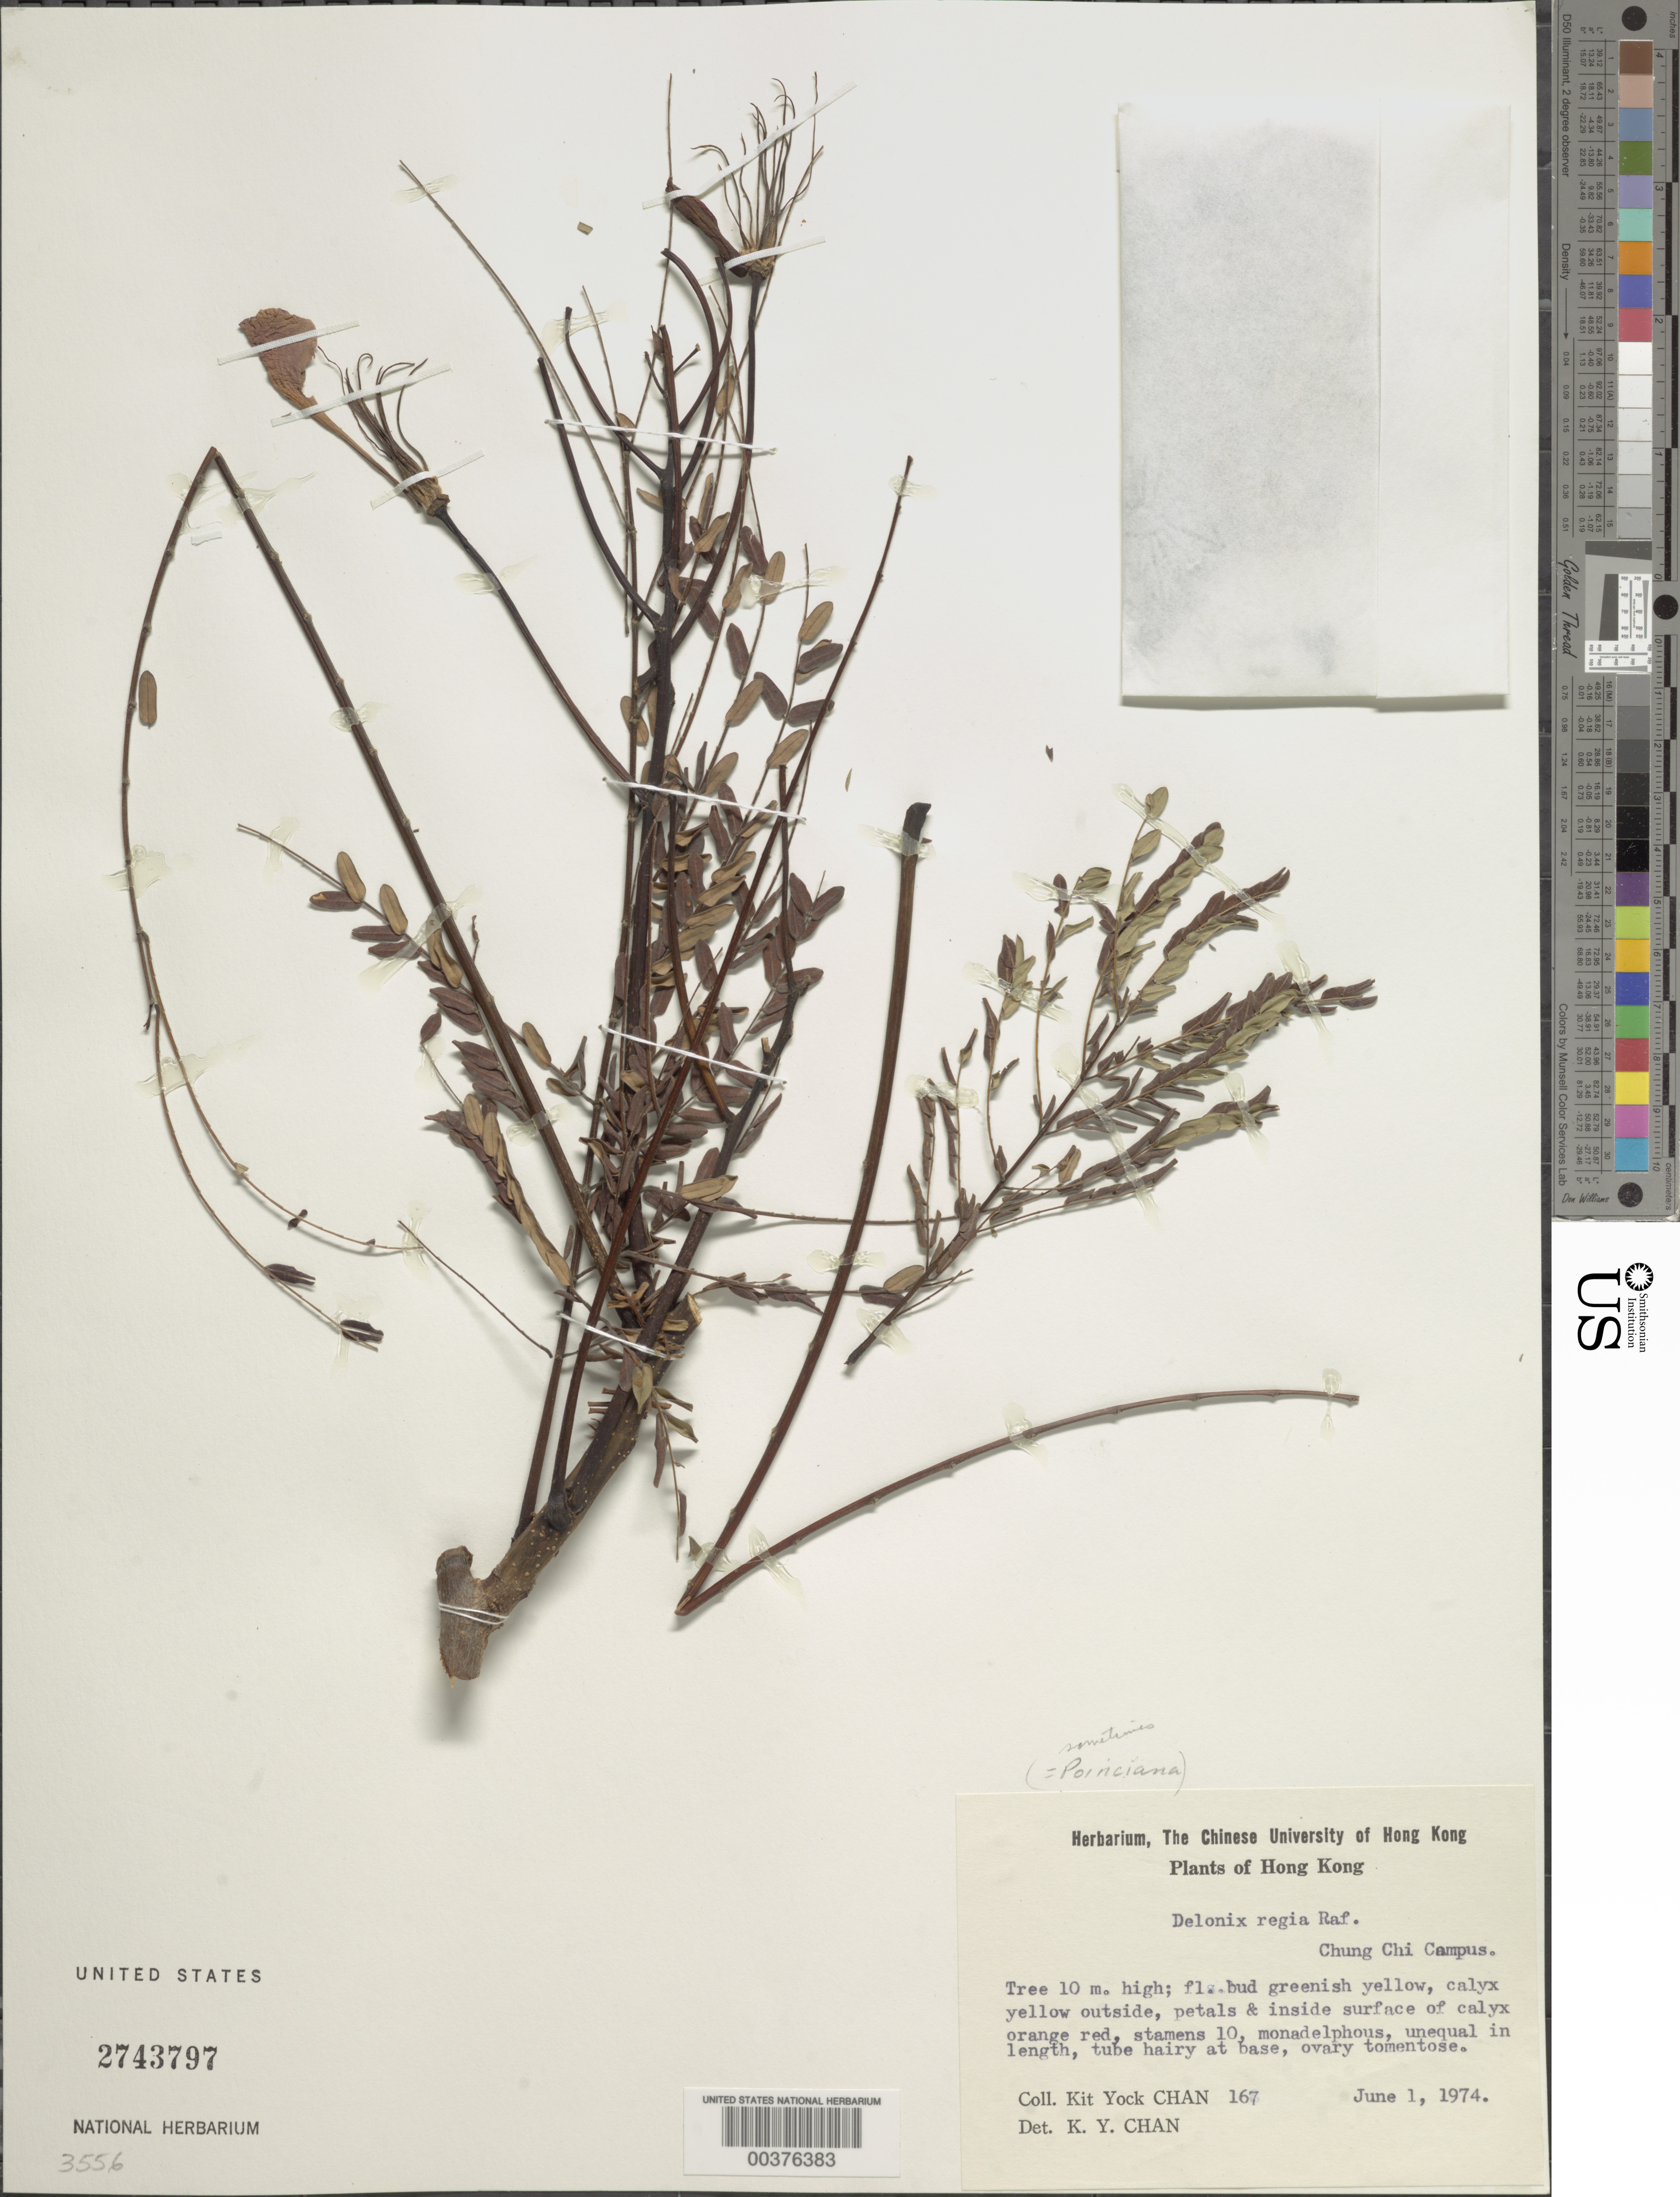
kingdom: Plantae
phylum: Tracheophyta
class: Magnoliopsida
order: Fabales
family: Fabaceae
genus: Delonix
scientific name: Delonix regia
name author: (Bojer ex Hook.) Raf.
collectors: K. Chan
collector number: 167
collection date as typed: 01 Jun 1974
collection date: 1974-06-01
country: China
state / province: Hong Kong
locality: Chung chi campus, chinese university of hong kong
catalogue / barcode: US 2743797